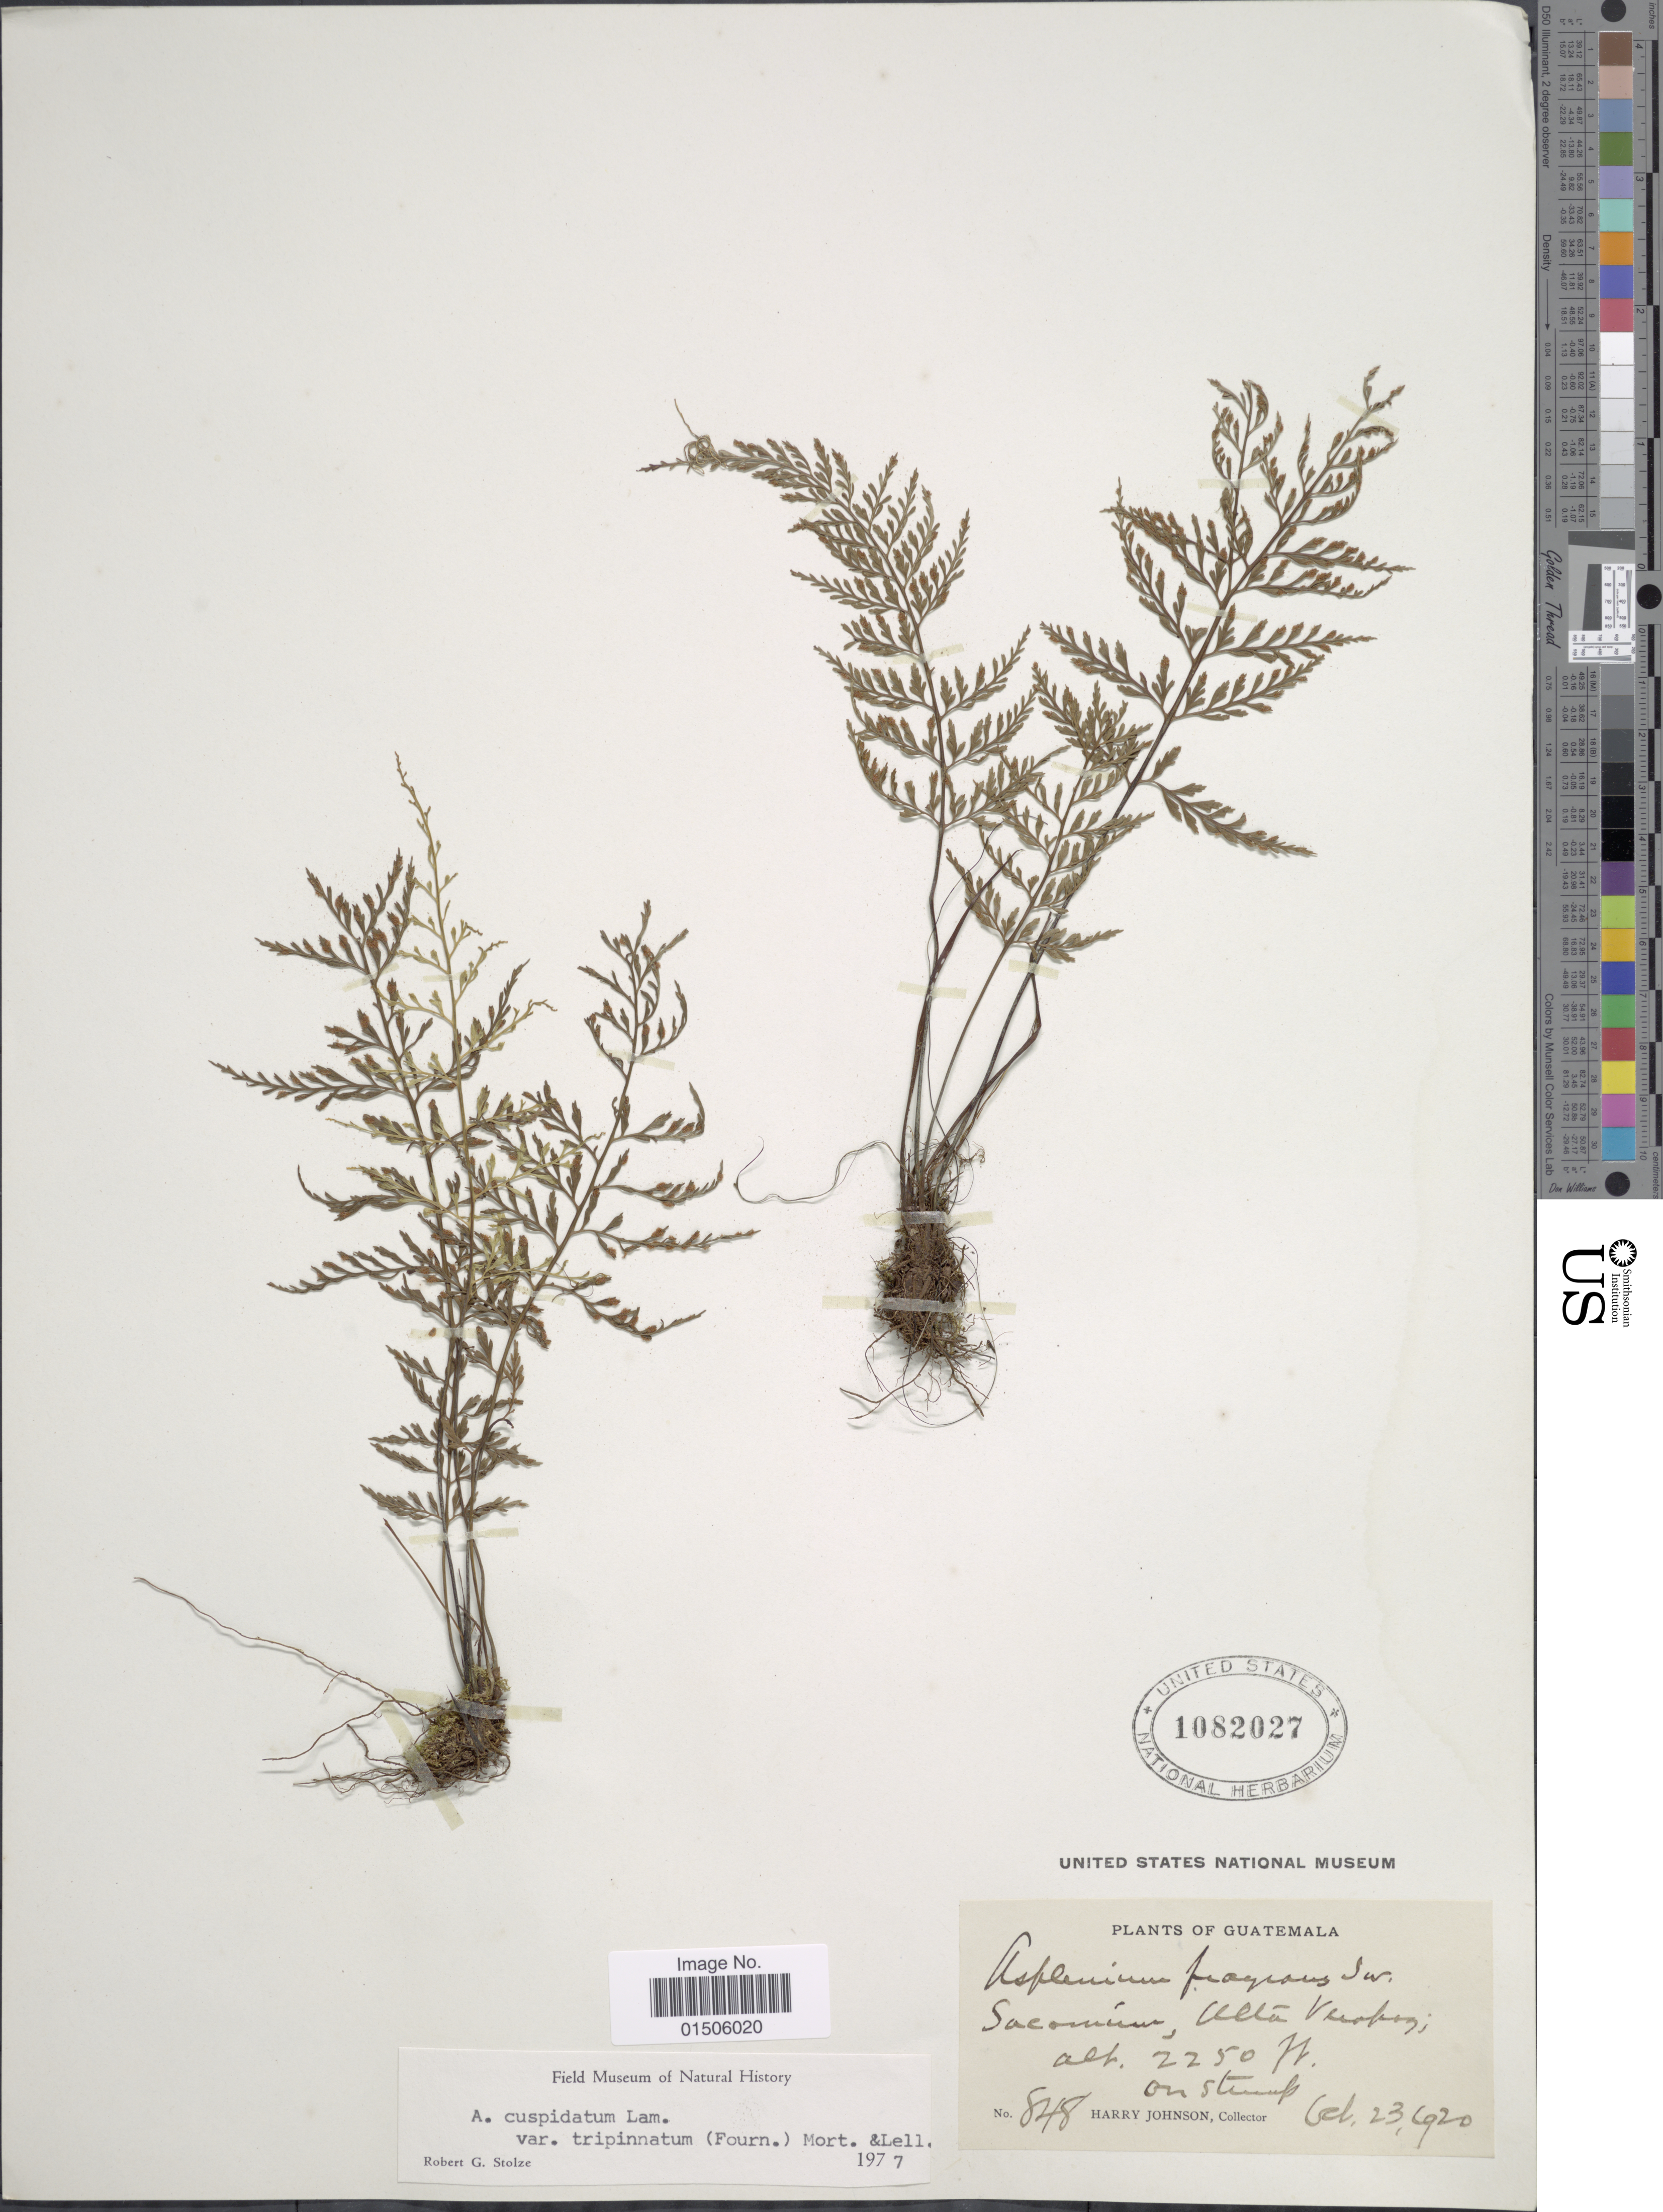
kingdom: Plantae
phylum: Tracheophyta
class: Polypodiopsida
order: Polypodiales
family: Aspleniaceae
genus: Asplenium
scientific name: Asplenium cuspidatum var. tripinnatum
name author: (E. Fourn.) C.V. Morton & Lellinger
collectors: H. Johnson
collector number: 848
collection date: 1920-10-23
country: Guatemala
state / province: Alta Verapaz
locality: Sacomum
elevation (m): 686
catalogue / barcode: US 1082027